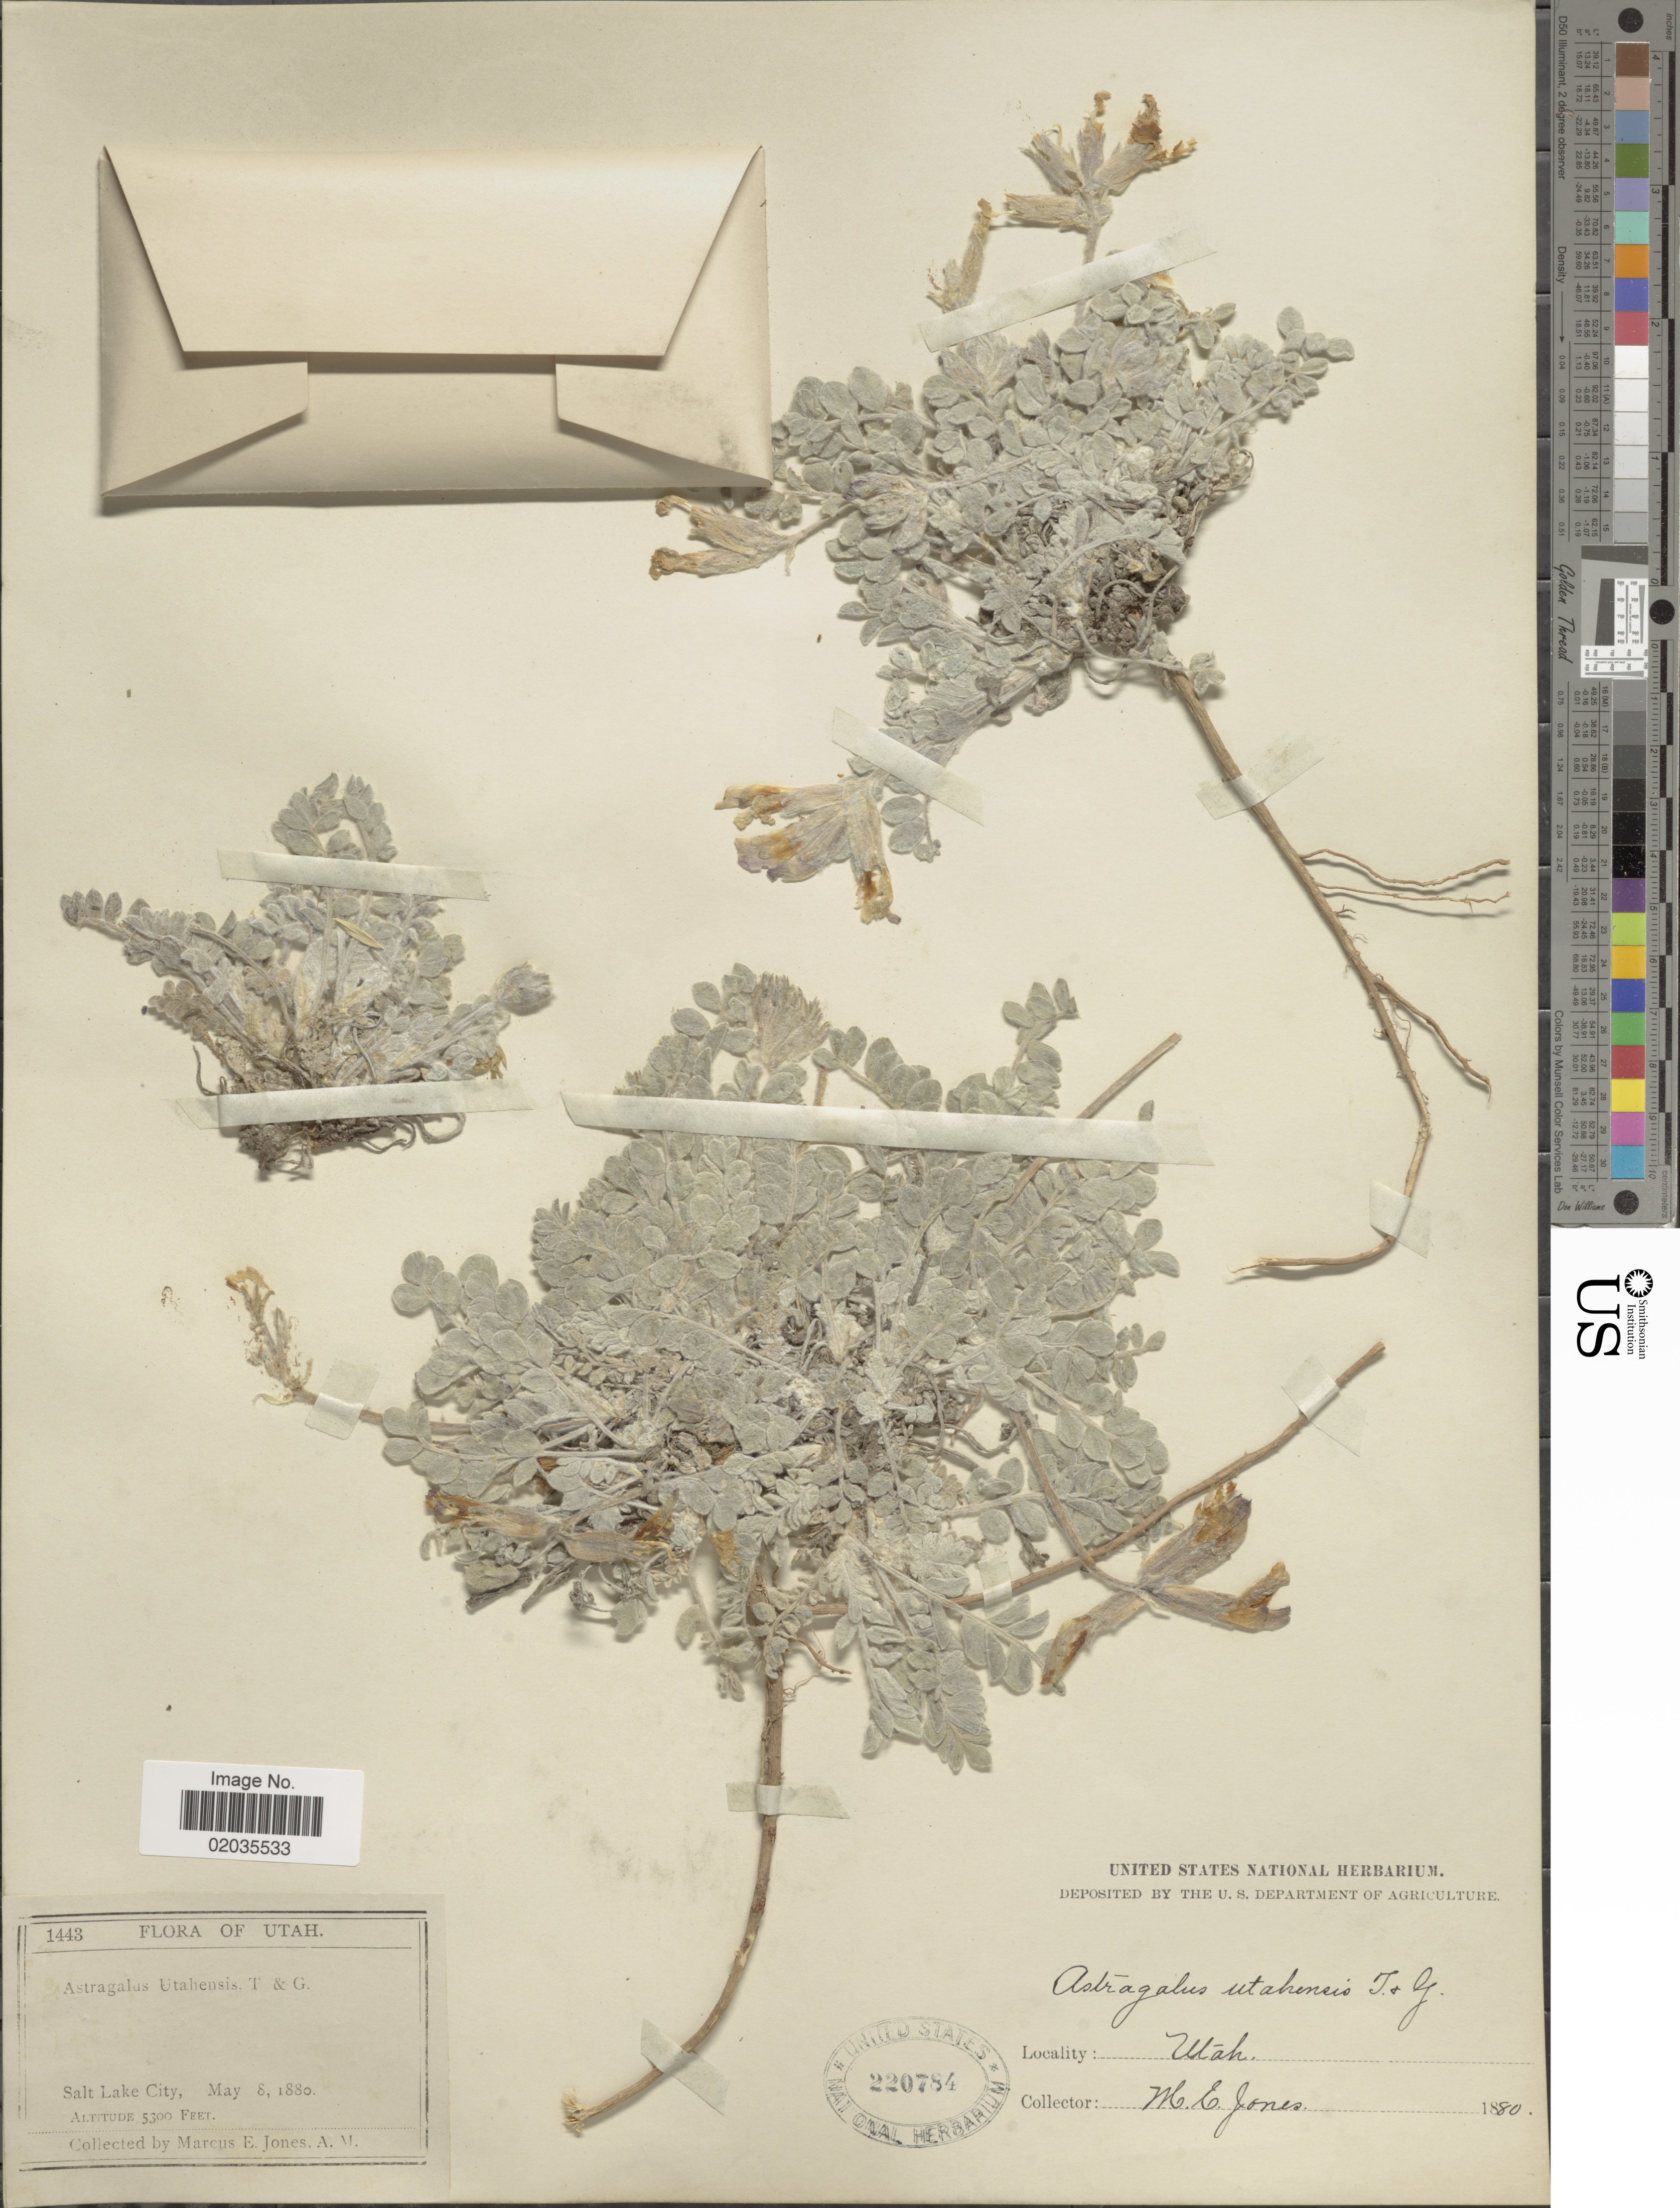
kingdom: Plantae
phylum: Tracheophyta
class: Magnoliopsida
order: Fabales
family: Fabaceae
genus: Astragalus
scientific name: Astragalus utahensis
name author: (Torr.) Torr. & A. Gray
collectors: M. E. Jones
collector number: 1443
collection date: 1880-05-08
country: United States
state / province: Utah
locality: Salt Lake City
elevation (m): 1615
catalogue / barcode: US 220784